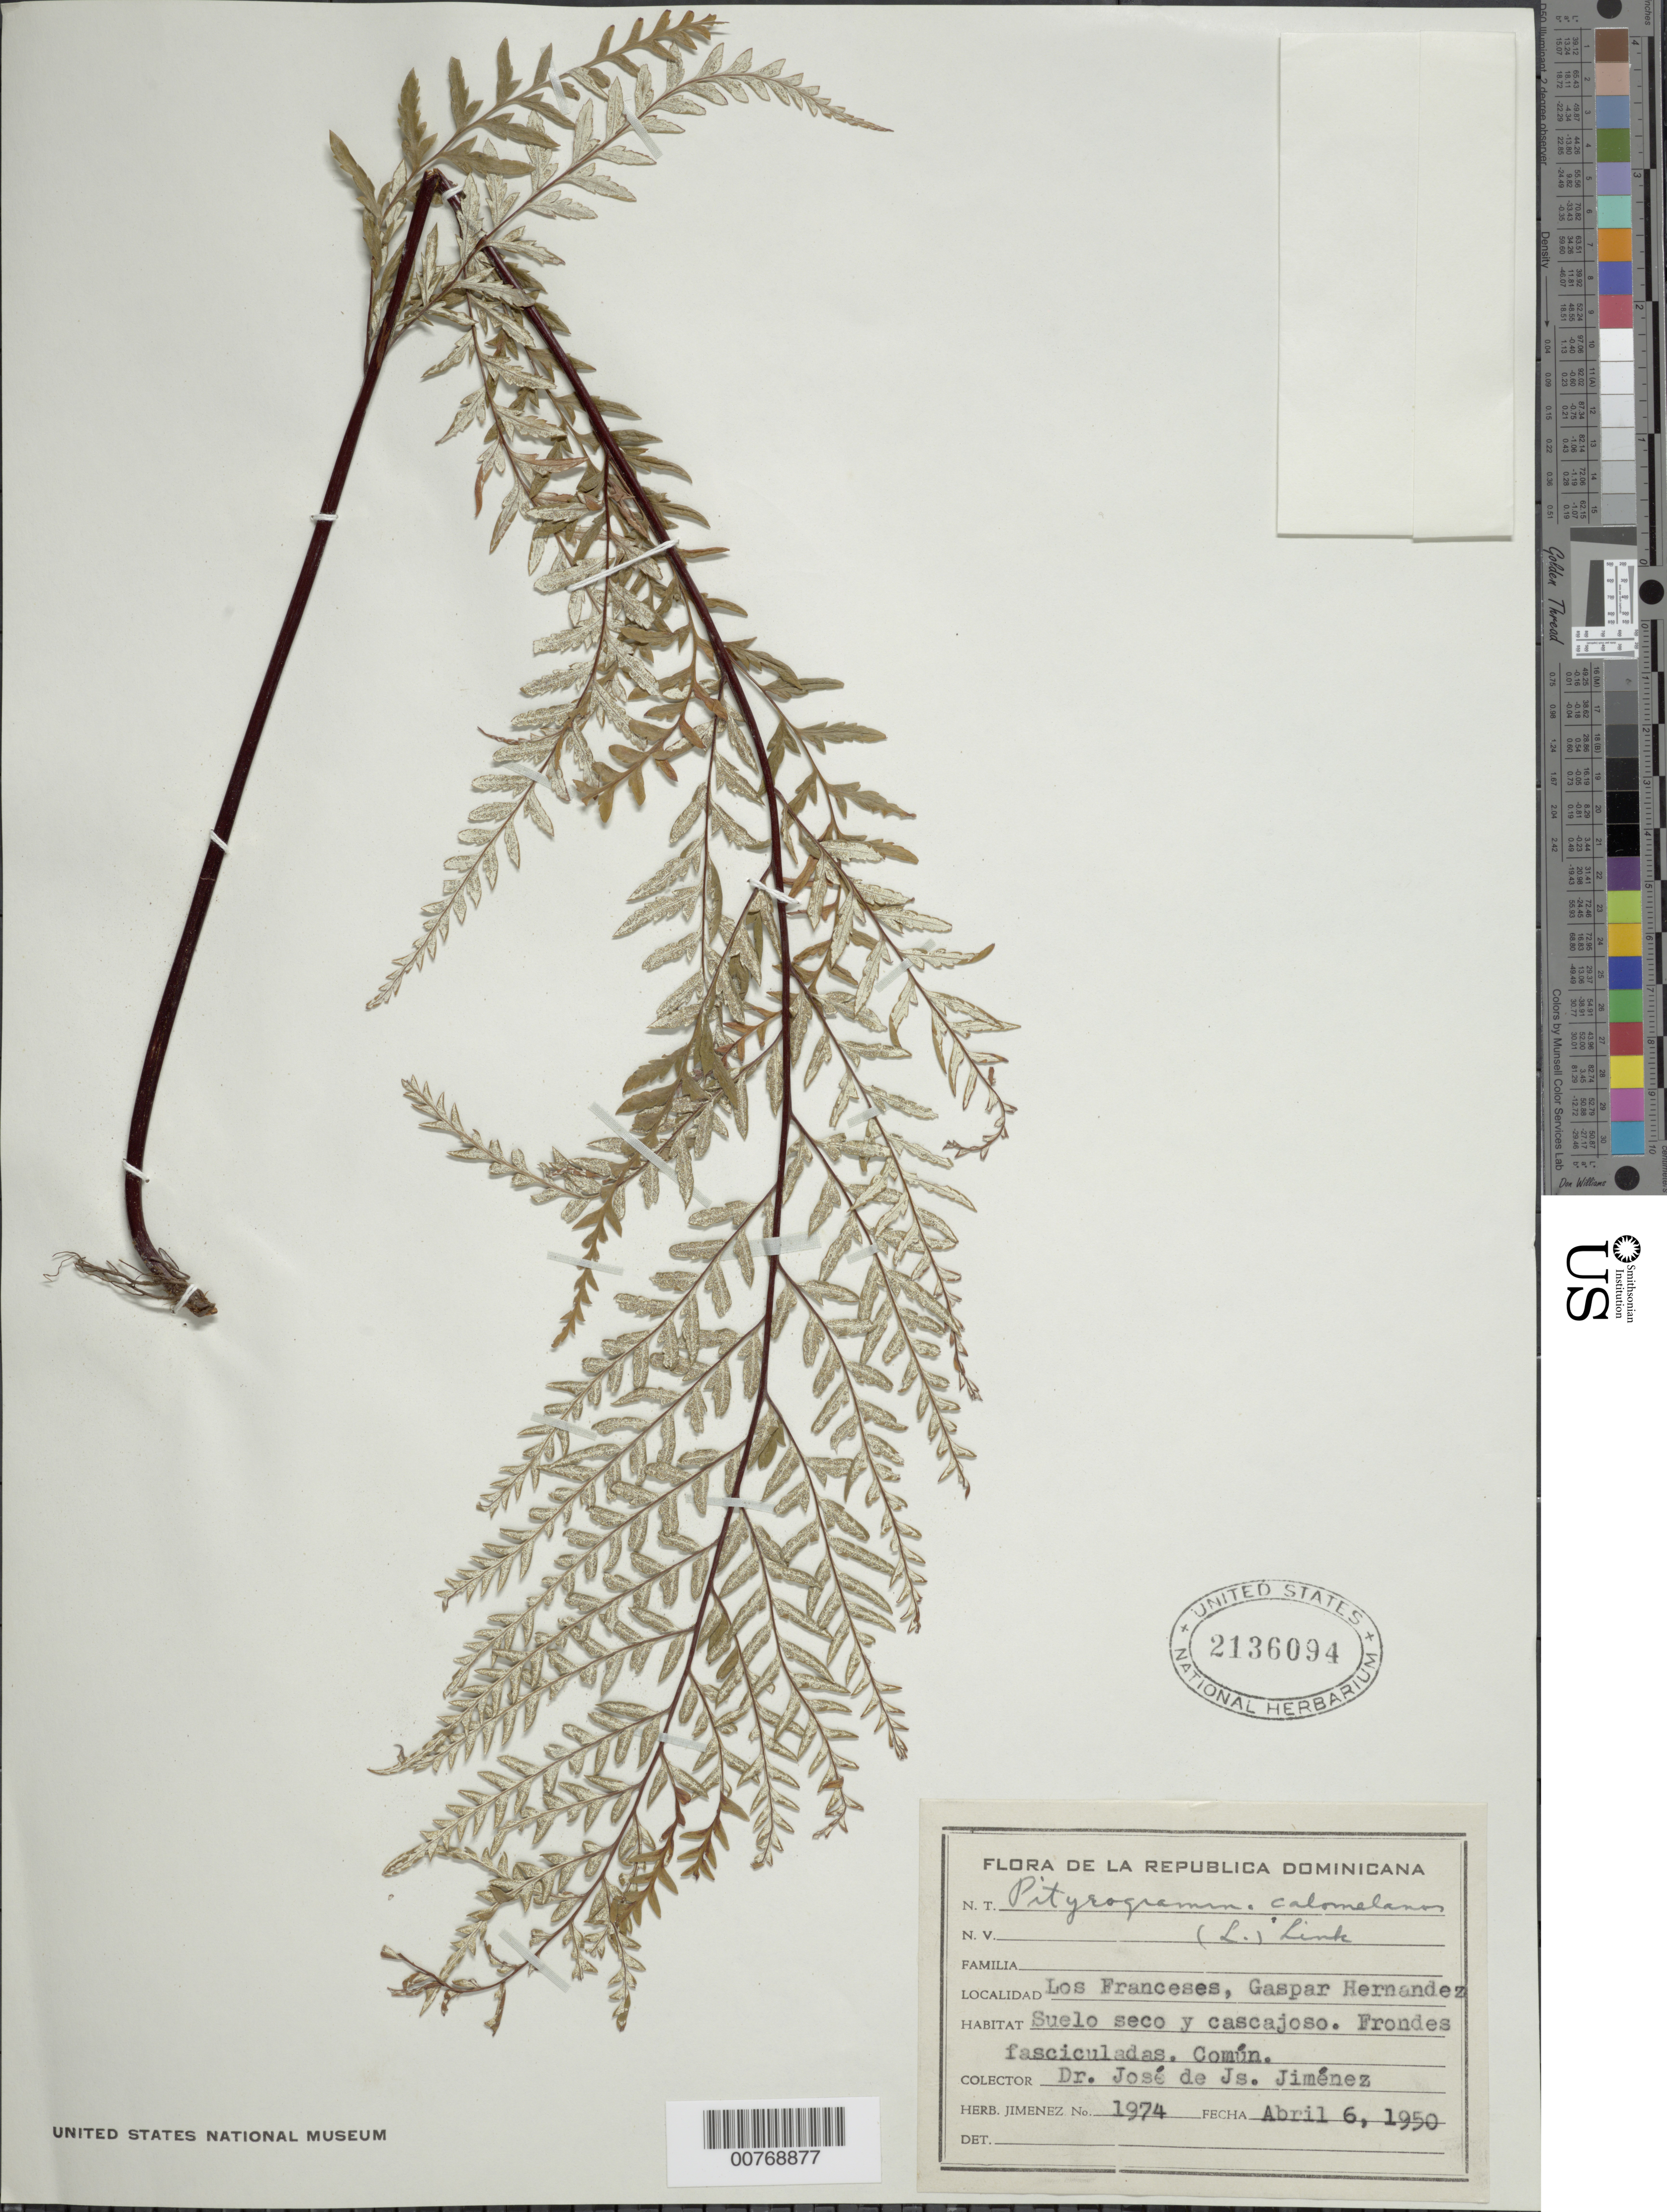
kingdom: Plantae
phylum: Tracheophyta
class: Polypodiopsida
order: Polypodiales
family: Pteridaceae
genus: Pityrogramma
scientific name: Pityrogramma calomelanos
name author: (L.) Link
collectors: J. J. Jiménez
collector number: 1974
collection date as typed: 06 Apr 1950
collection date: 1950-04-06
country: Dominican Republic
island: Hispaniola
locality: Los Franceses, Gaspar Hernandez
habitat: Suelo seco y cascajos, comun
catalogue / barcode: US 2136094